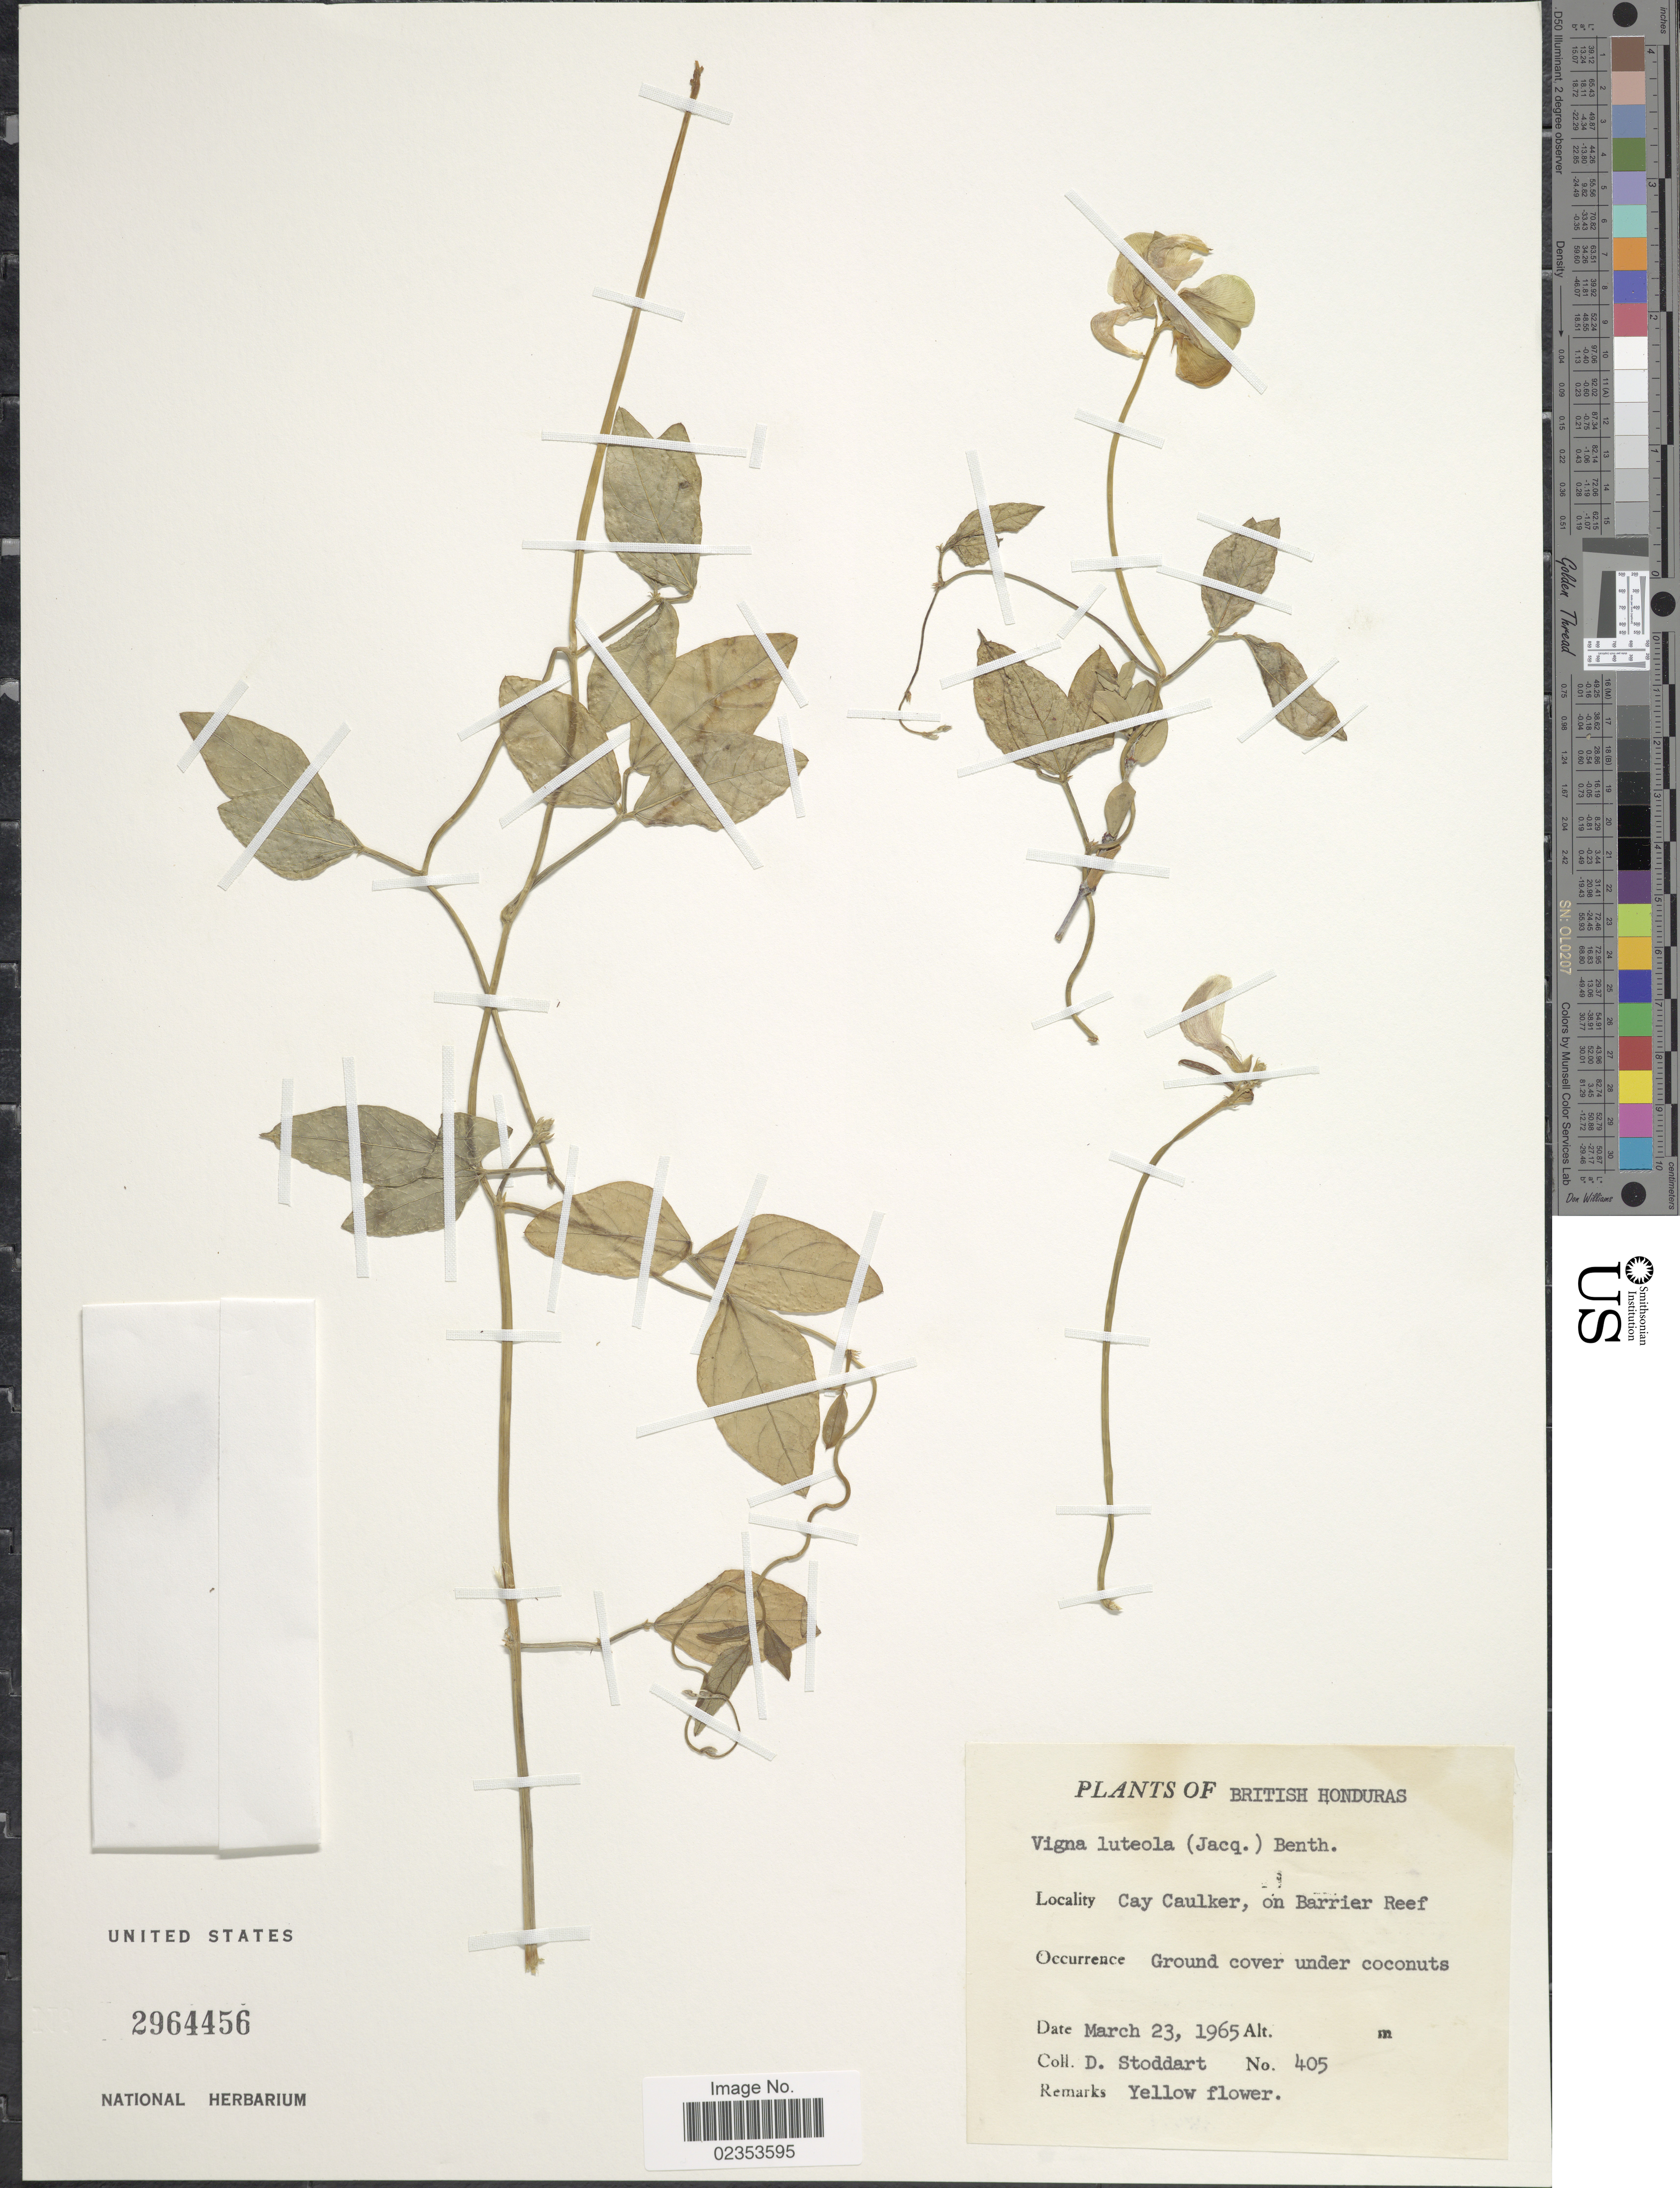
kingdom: Plantae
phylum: Tracheophyta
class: Magnoliopsida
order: Fabales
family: Fabaceae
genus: Vigna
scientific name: Vigna luteola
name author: (Jacq.) Benth.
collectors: D. Stoddart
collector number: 405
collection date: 1965-03-23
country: Belize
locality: British Honduras. Cay Caulker, on Barrier Reef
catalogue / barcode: US 2964456